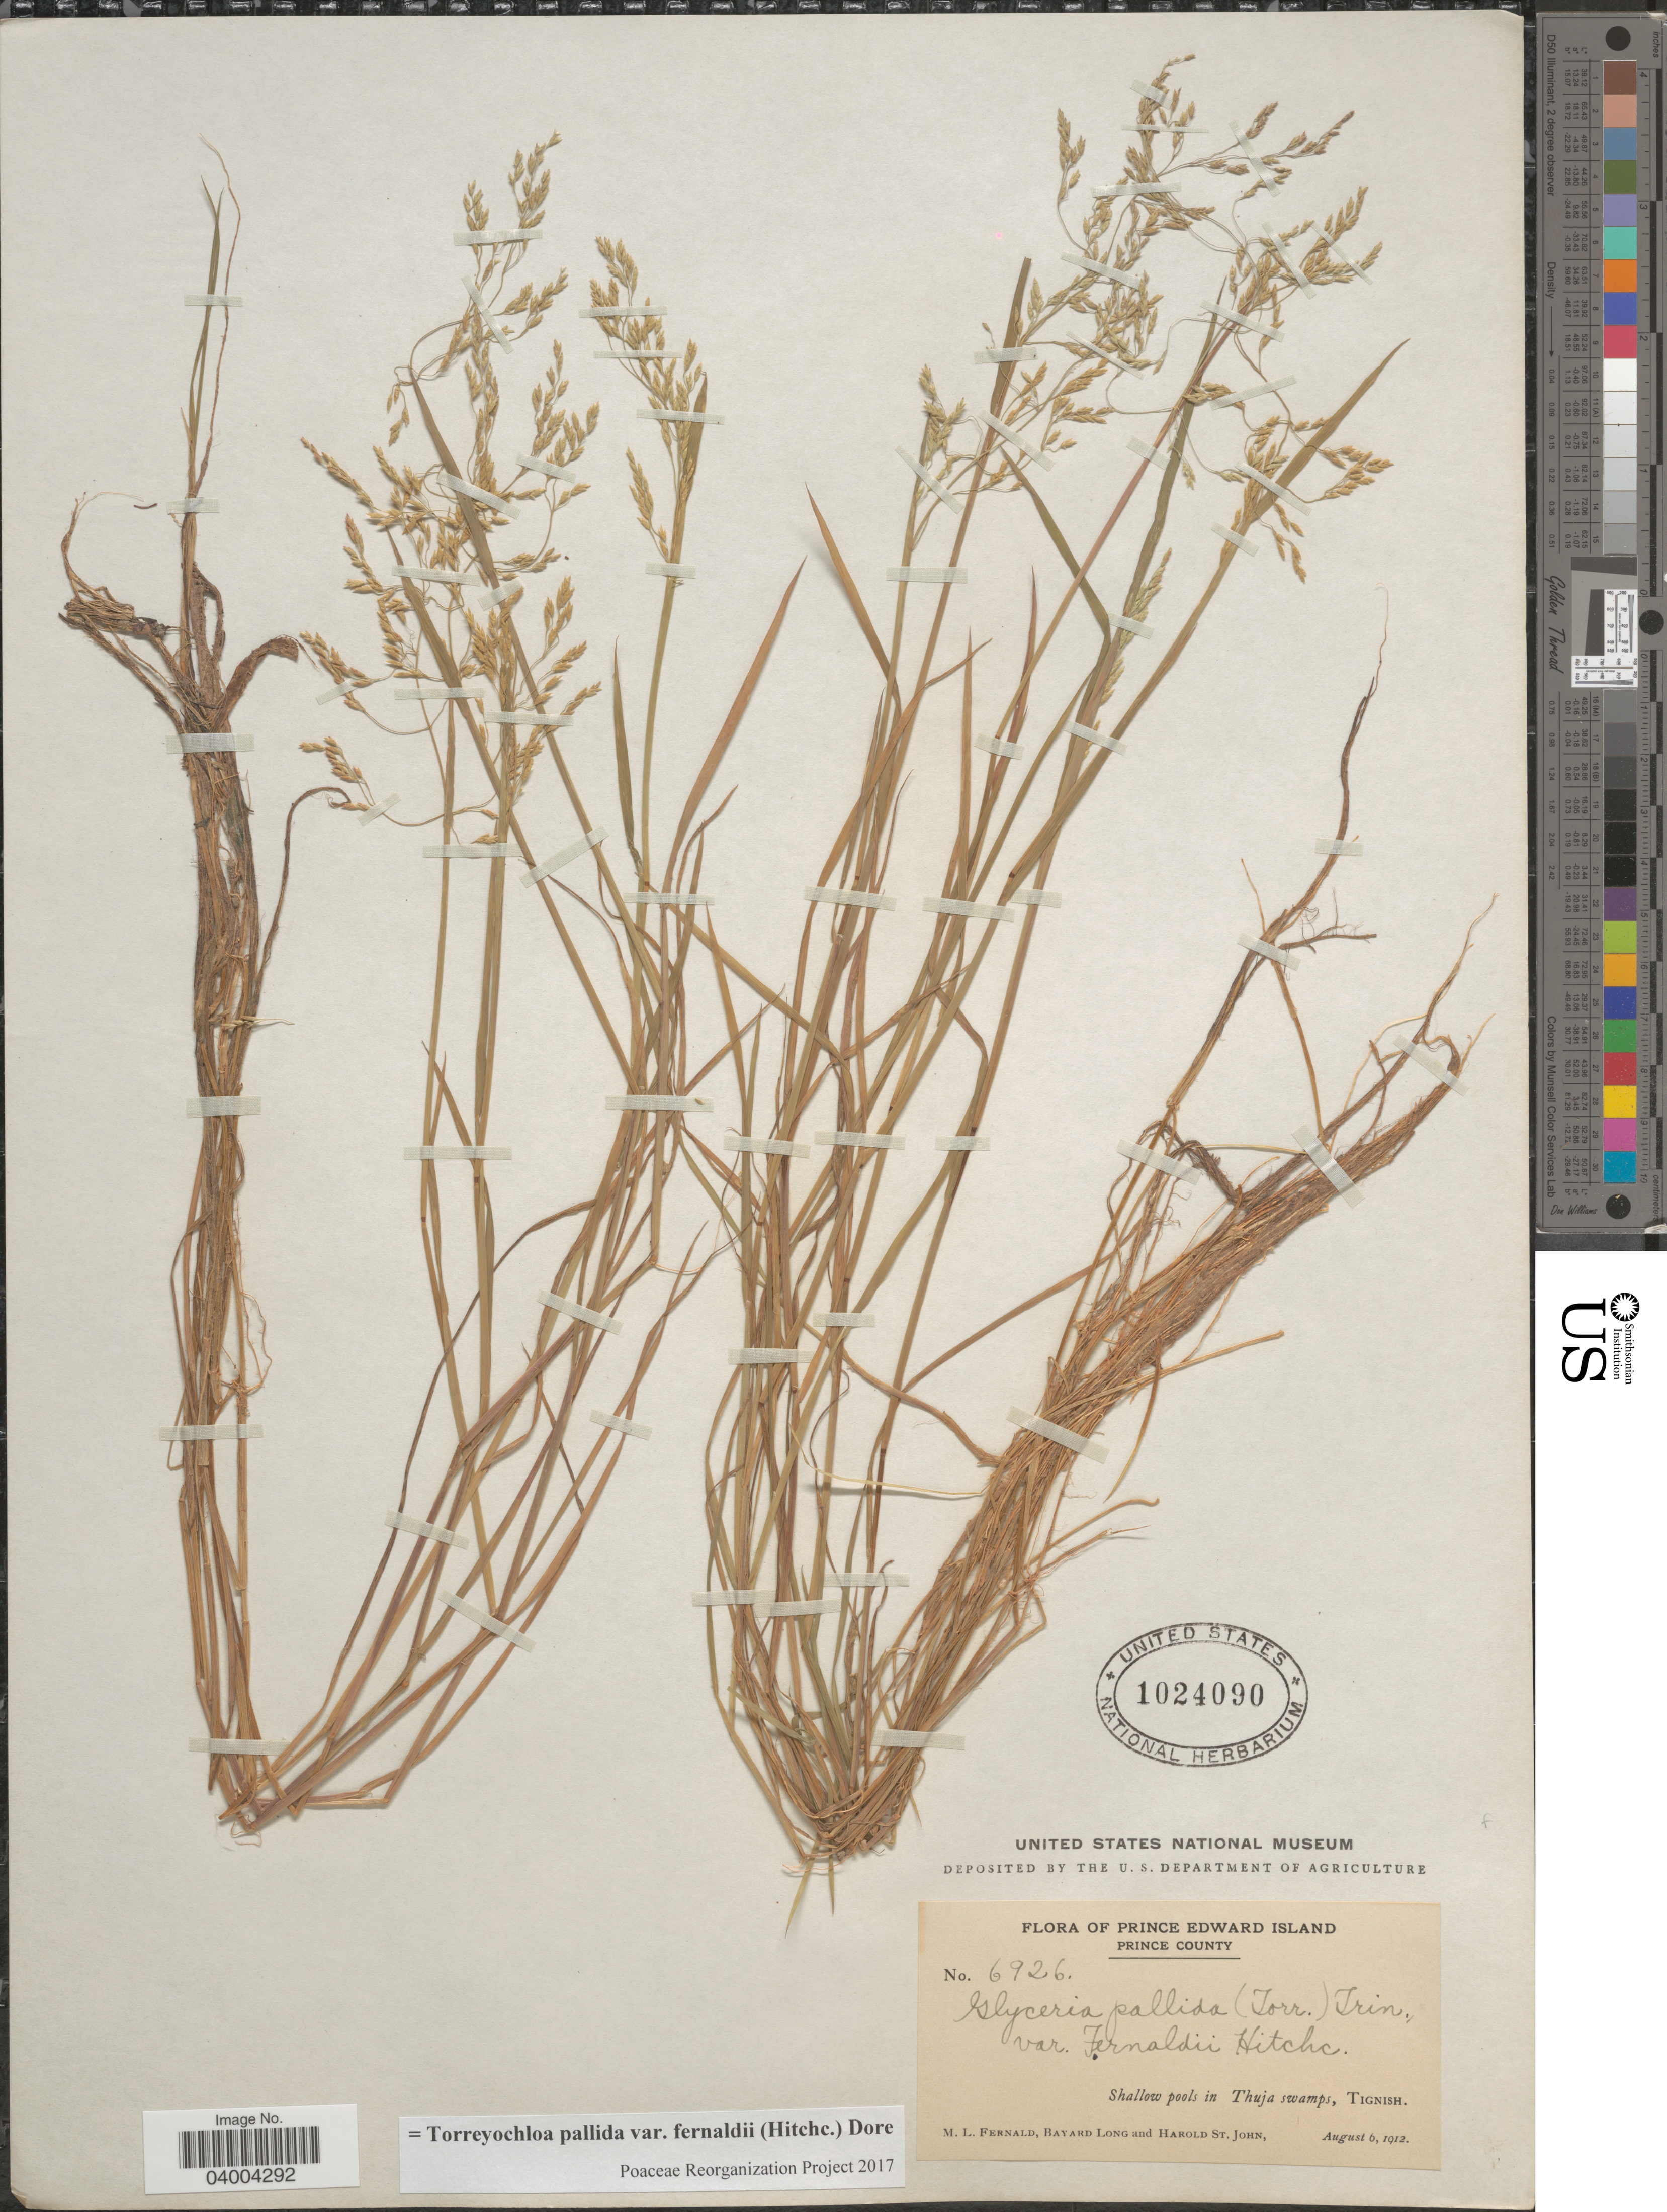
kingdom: Plantae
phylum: Tracheophyta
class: Liliopsida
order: Poales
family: Poaceae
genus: Torreyochloa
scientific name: Torreyochloa pallida var. fernaldii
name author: (Hitchc.) Dore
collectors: M. L. Fernald, B. Long & H. St. John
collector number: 6926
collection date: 1912-08-06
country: Canada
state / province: Prince Edward Island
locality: Prince County. Shallow pools in Thuja swamps, Tignish.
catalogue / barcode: US 1024090